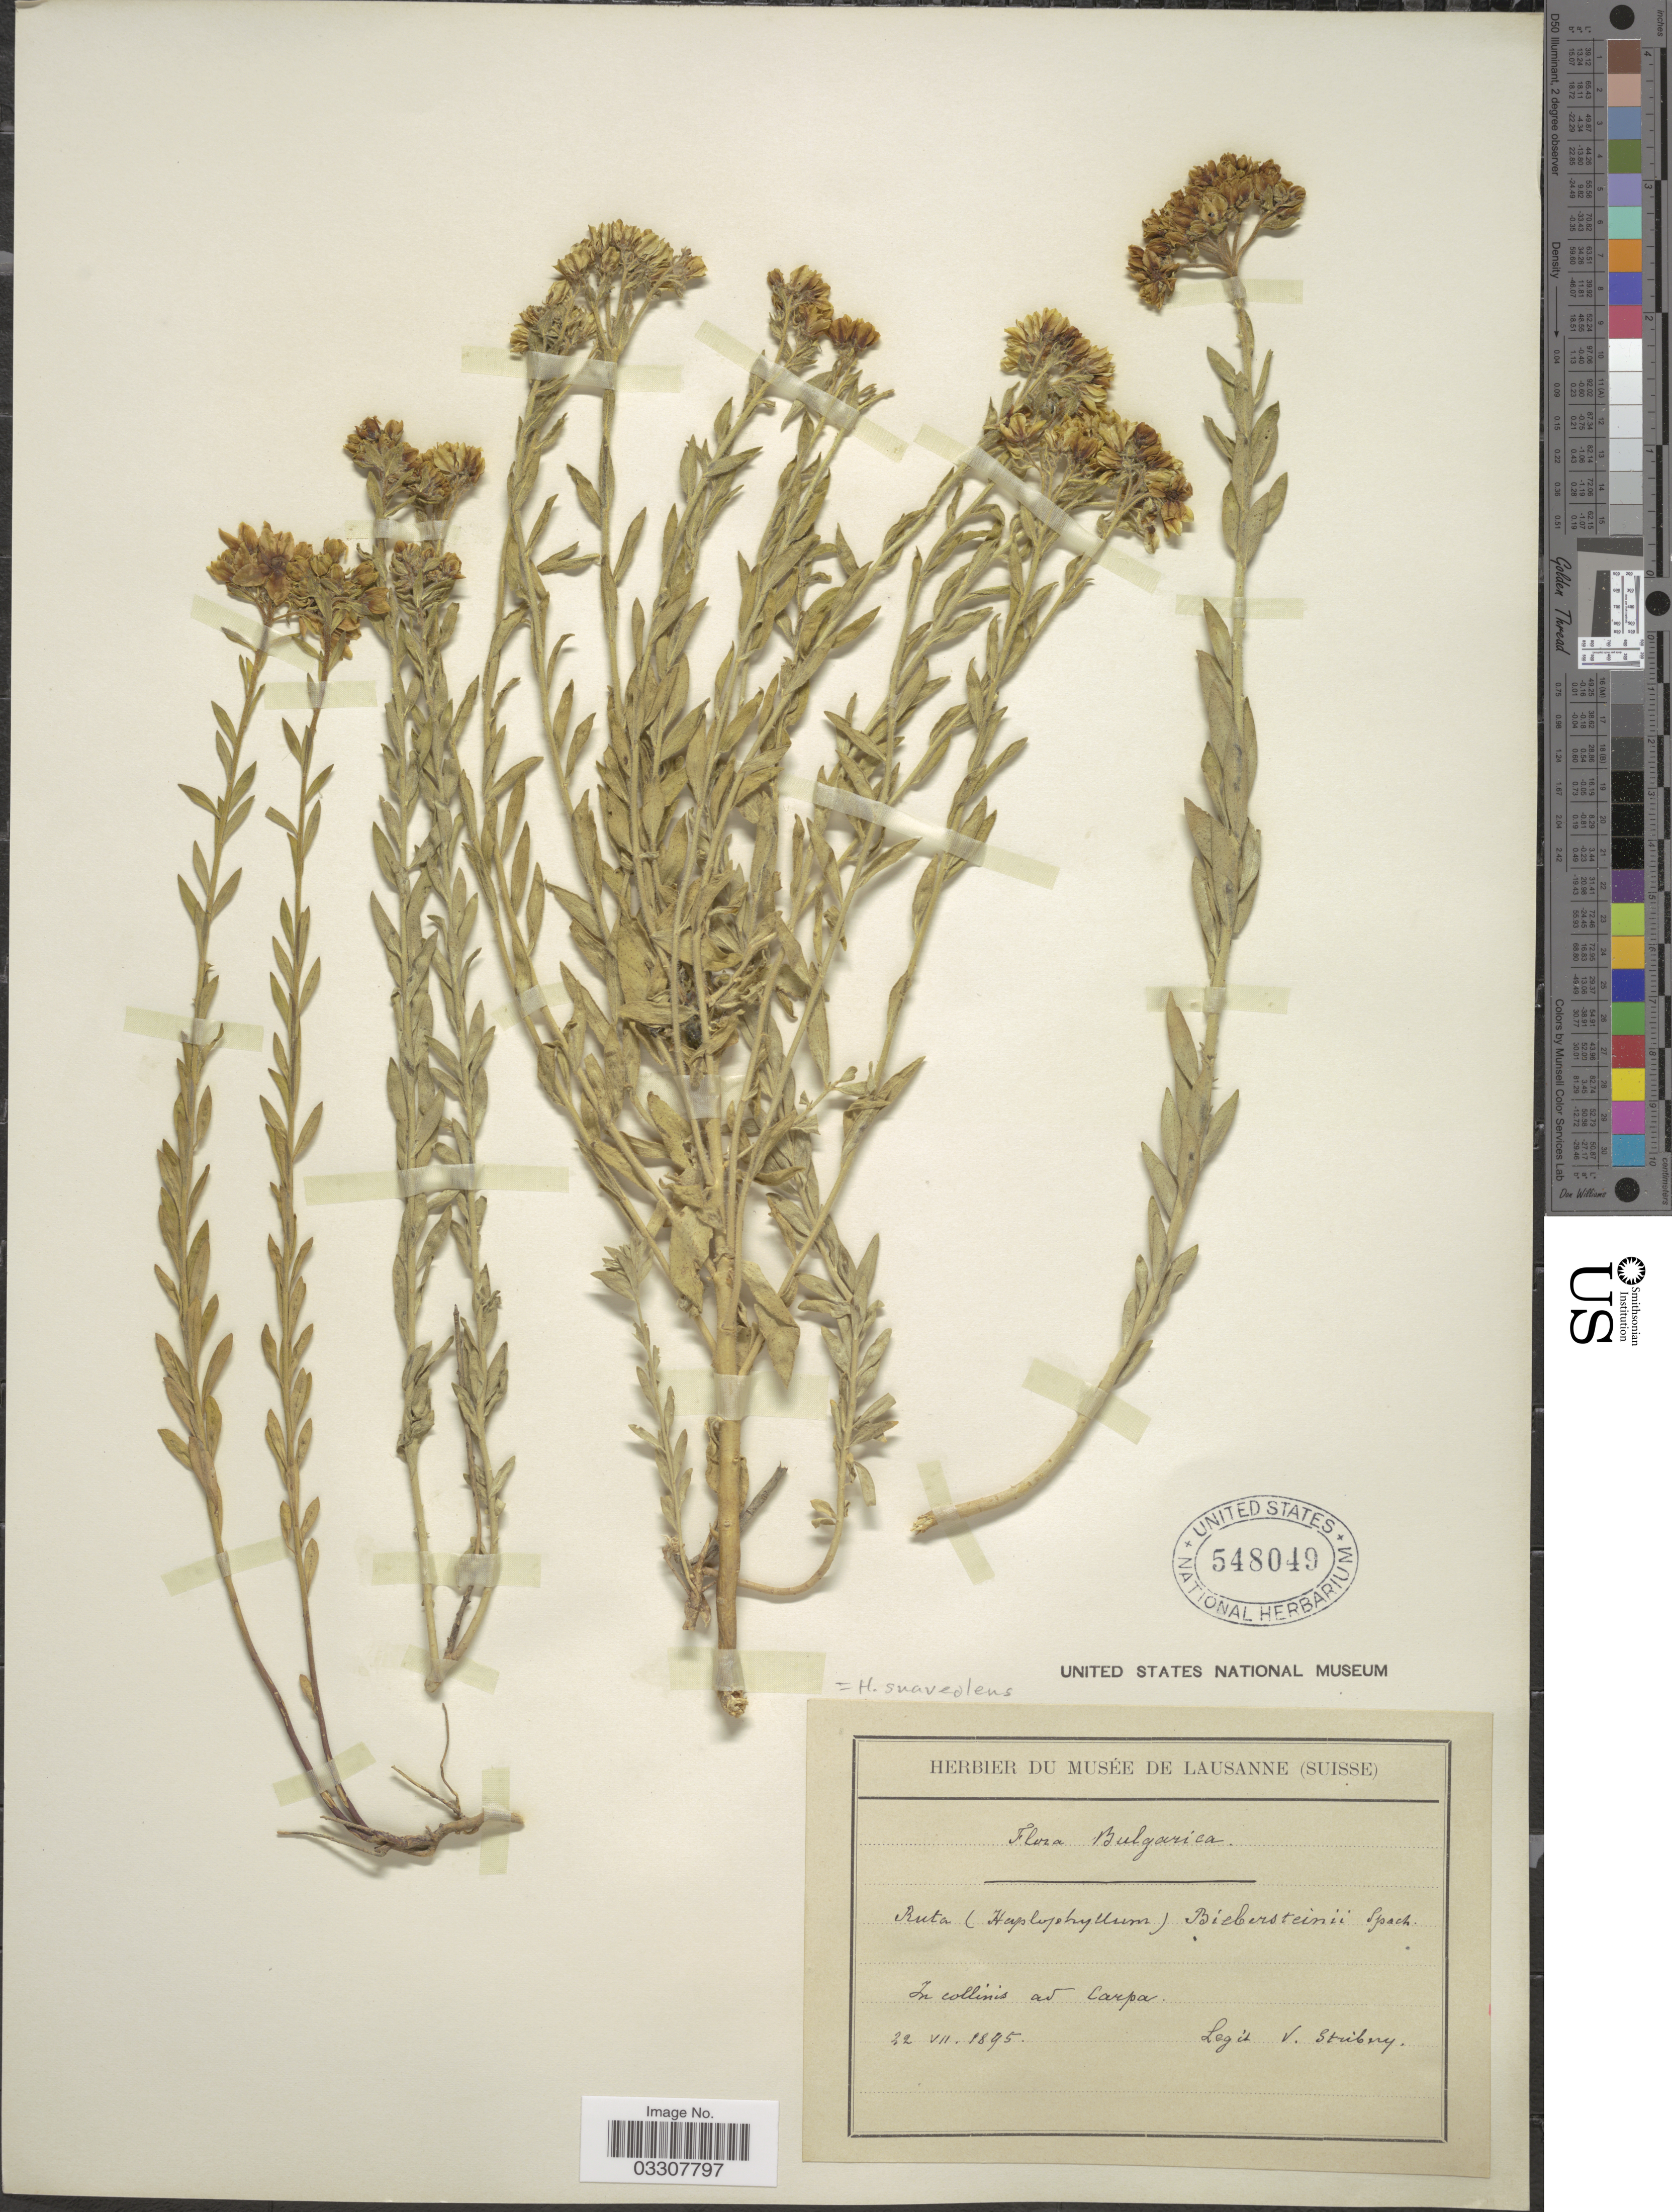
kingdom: Plantae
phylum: Tracheophyta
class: Magnoliopsida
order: Sapindales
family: Rutaceae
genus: Haplophyllum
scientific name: Haplophyllum suaveolens var. suaveolens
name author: (DC.) G. Don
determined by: Strong, Mark T., (BOT), Smithsonian Institution - National Museum of Natural History (UNITED STATES)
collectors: V. Stribrny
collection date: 1895-07-22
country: Bulgaria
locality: In collinis ad Carpa.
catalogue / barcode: US 548049